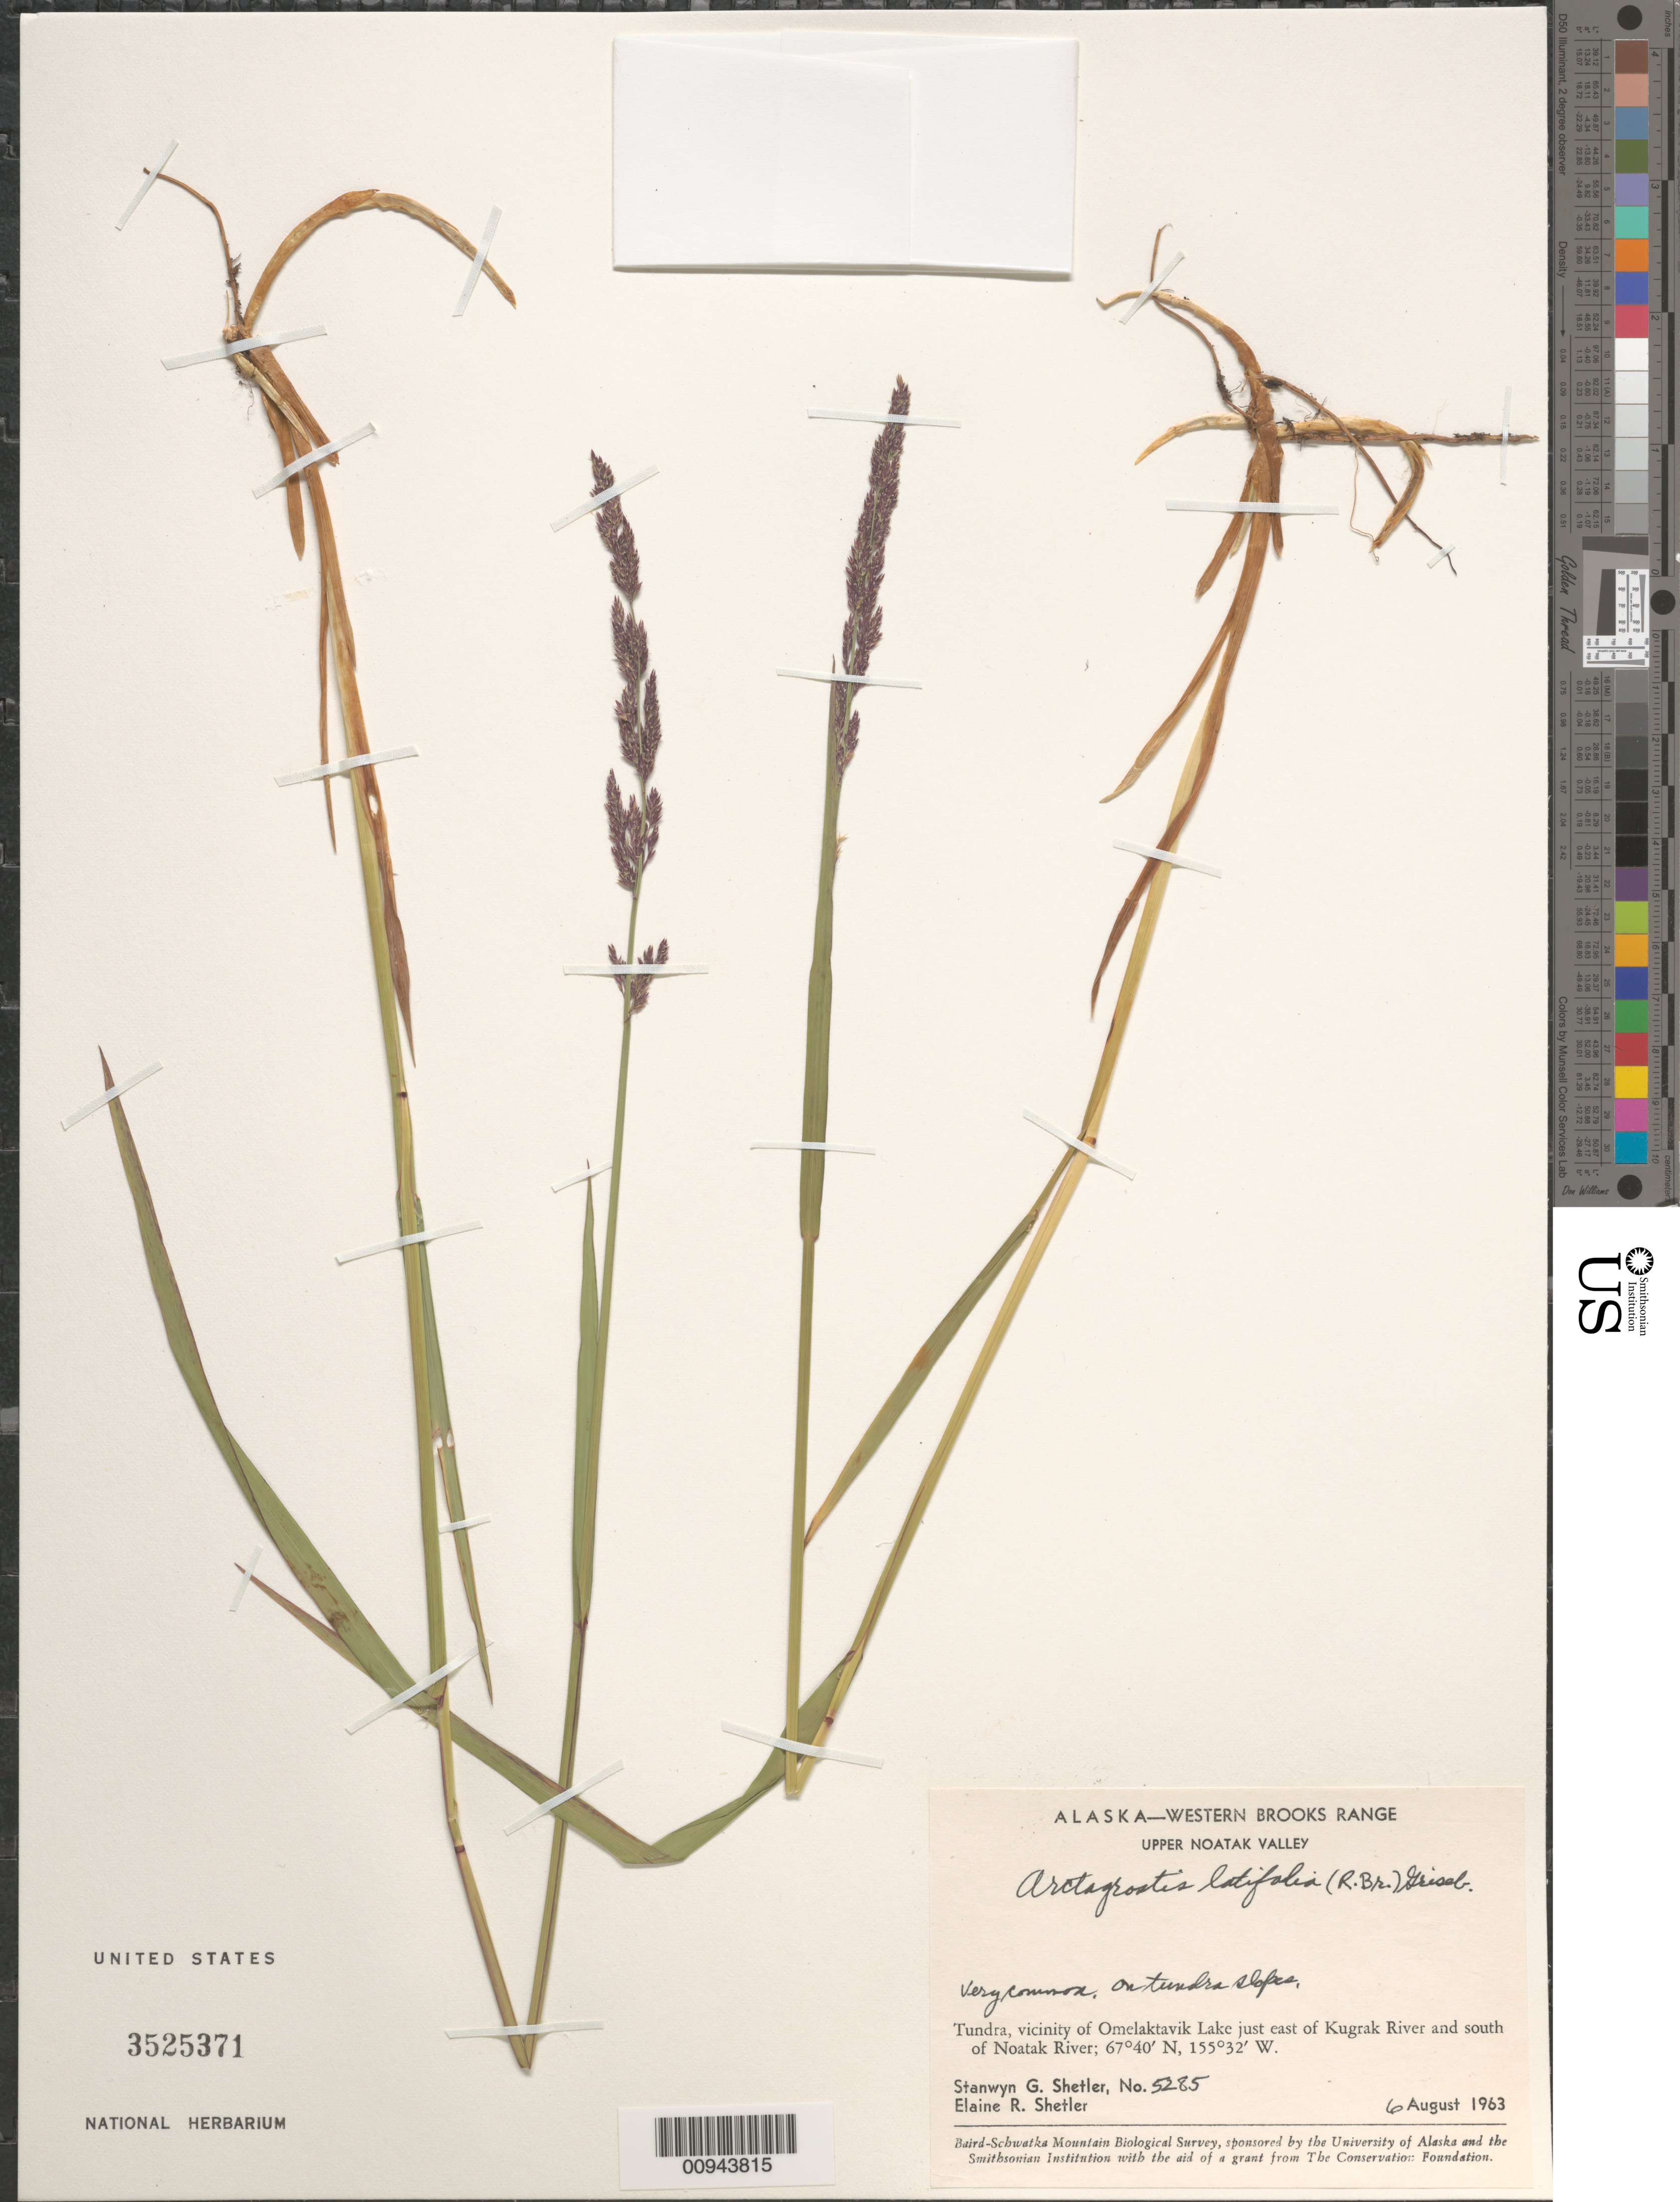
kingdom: Plantae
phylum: Tracheophyta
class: Liliopsida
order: Poales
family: Poaceae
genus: Arctagrostis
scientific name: Arctagrostis latifolia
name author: (R. Br.) Griseb.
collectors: S. Shetler & E. R. Shetler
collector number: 5285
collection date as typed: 06 Aug 1963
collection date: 1963-08-06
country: United States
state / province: Alaska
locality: Vicinity of Omelaktavik Lake just east of Kugrak River and south of Noatak River. Western Brooks Range, Upper Noatak Valley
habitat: Tundra. On tundra slopes.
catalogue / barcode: US 3525371